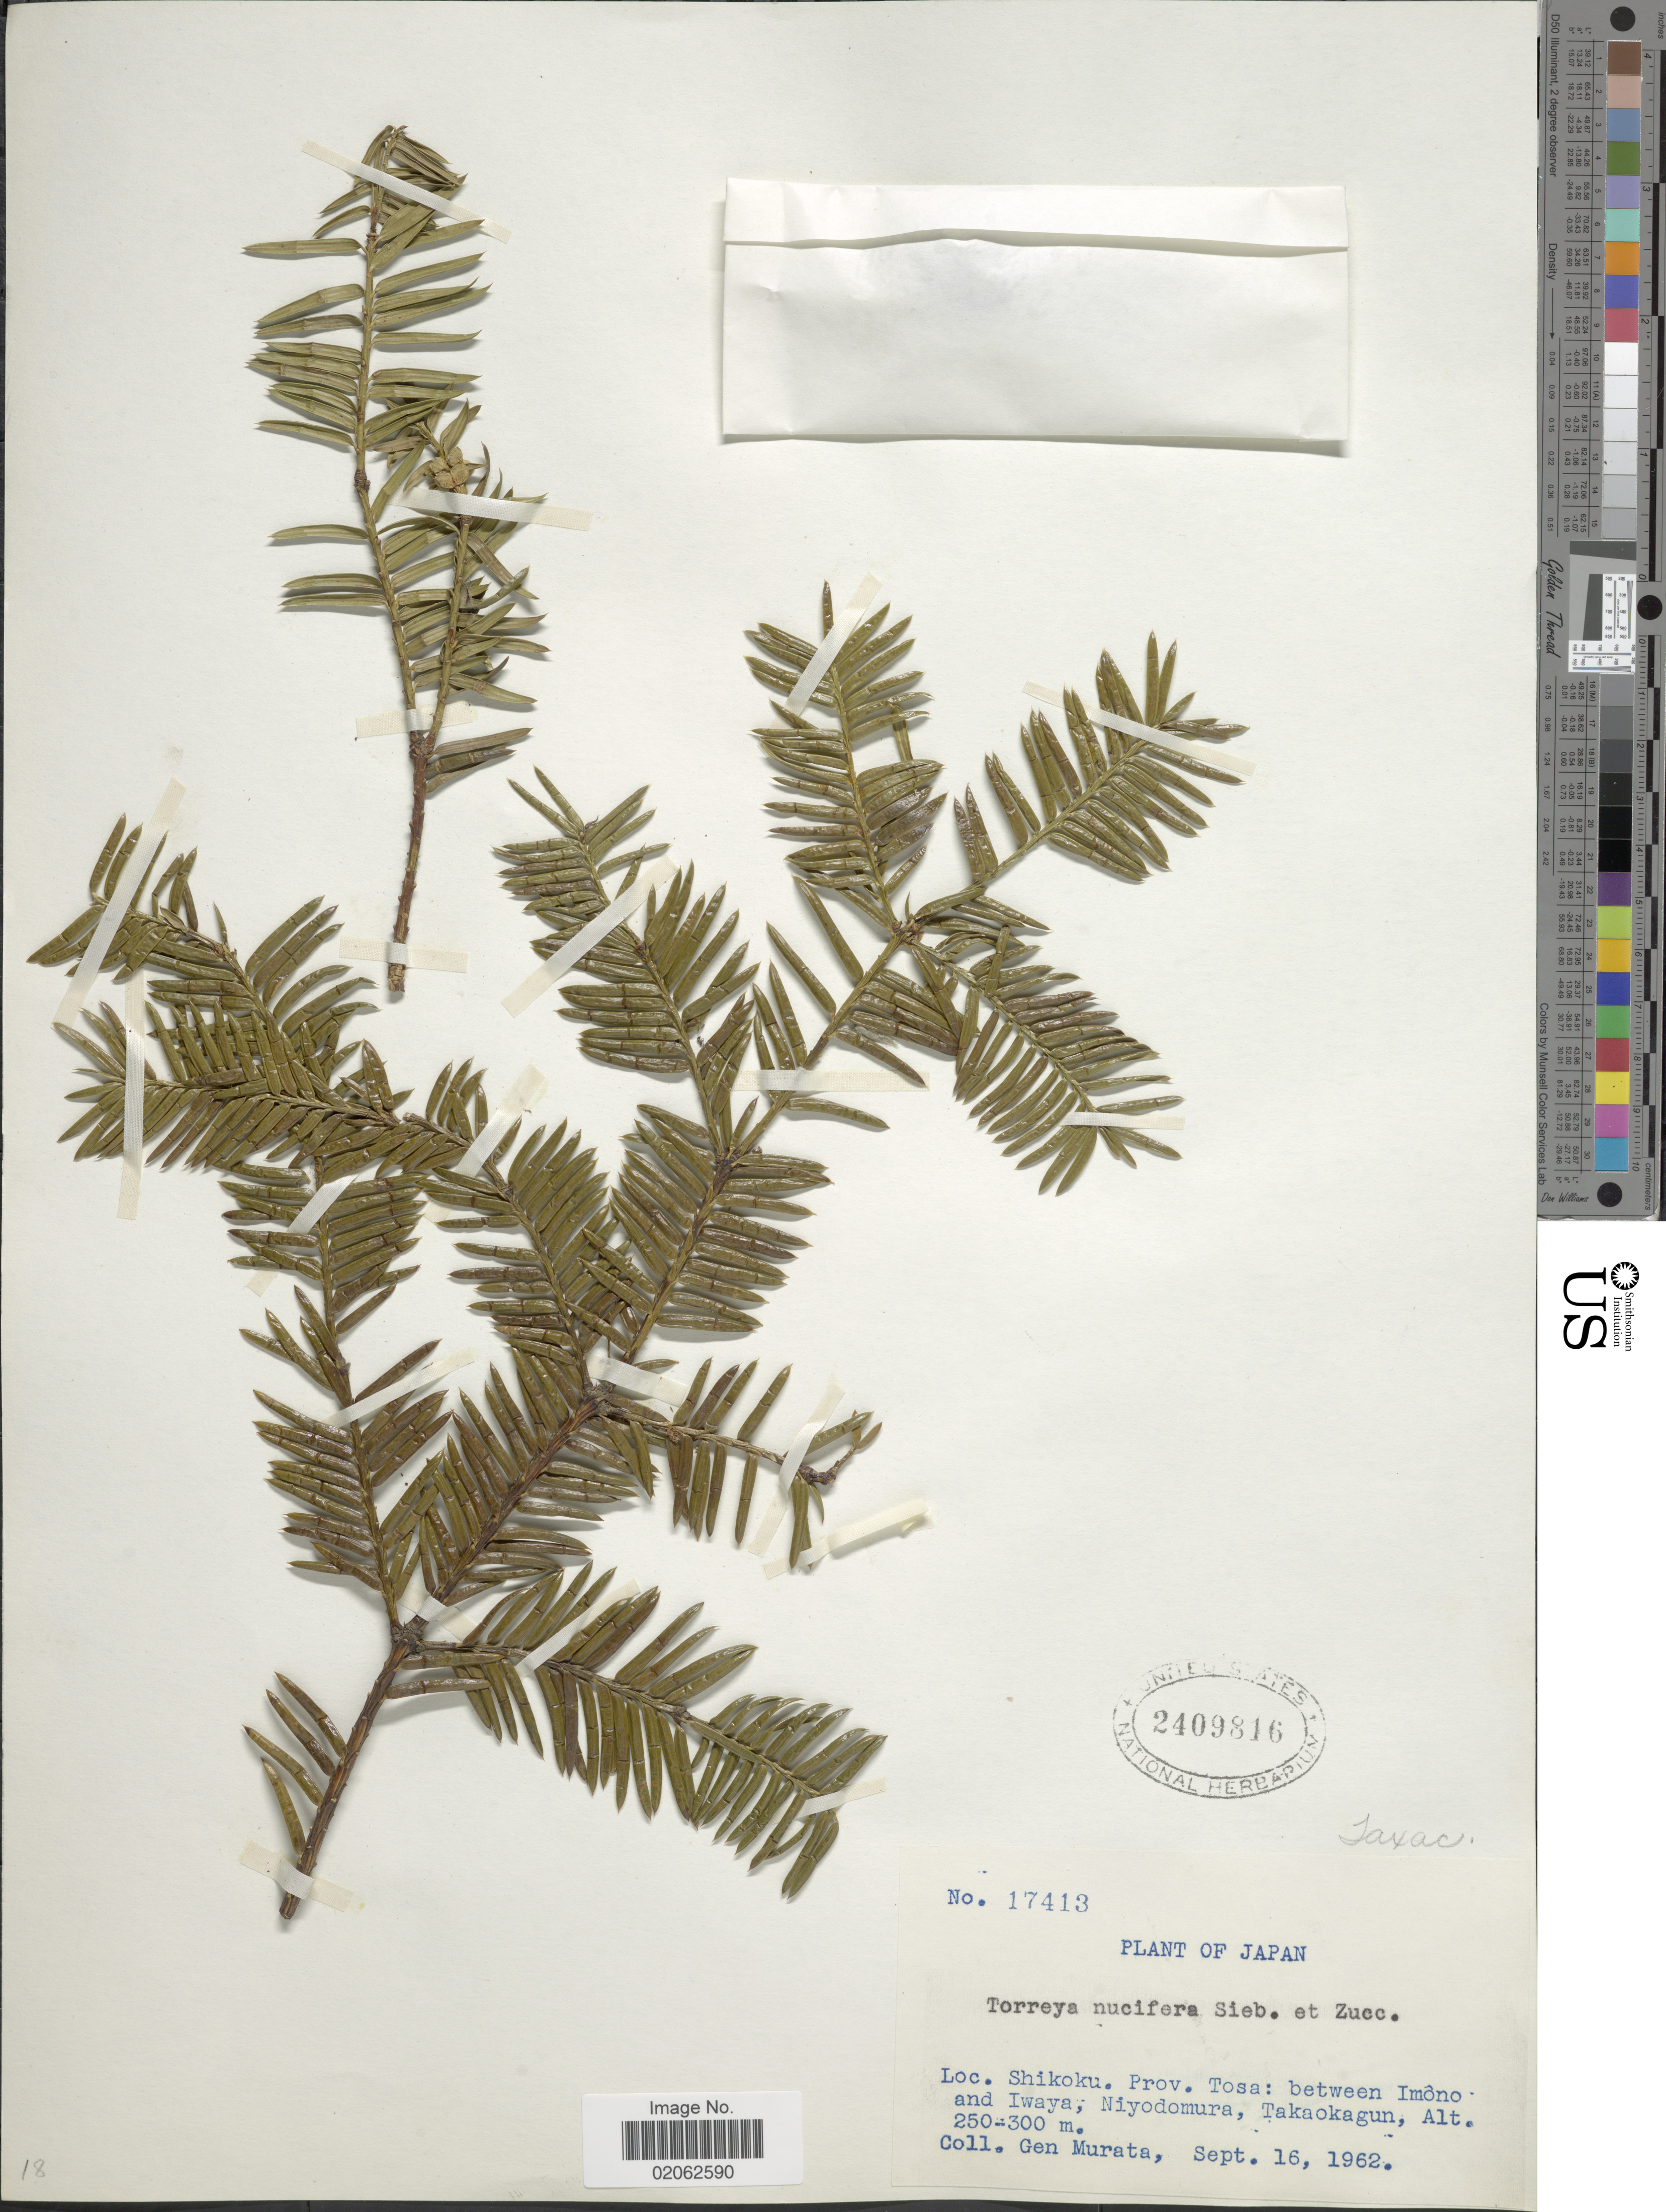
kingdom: Plantae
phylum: Tracheophyta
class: Pinopsida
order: Pinales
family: Taxaceae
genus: Torreya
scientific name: Torreya nucifera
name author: (L.) Siebold & Zucc.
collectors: G. Murata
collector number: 17413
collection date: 1962-09-16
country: Japan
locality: Shikoku. Prov. Tosa: between Imono and Iwaya, Niyodomura, Takaokagun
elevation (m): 250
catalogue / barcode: US 2409816